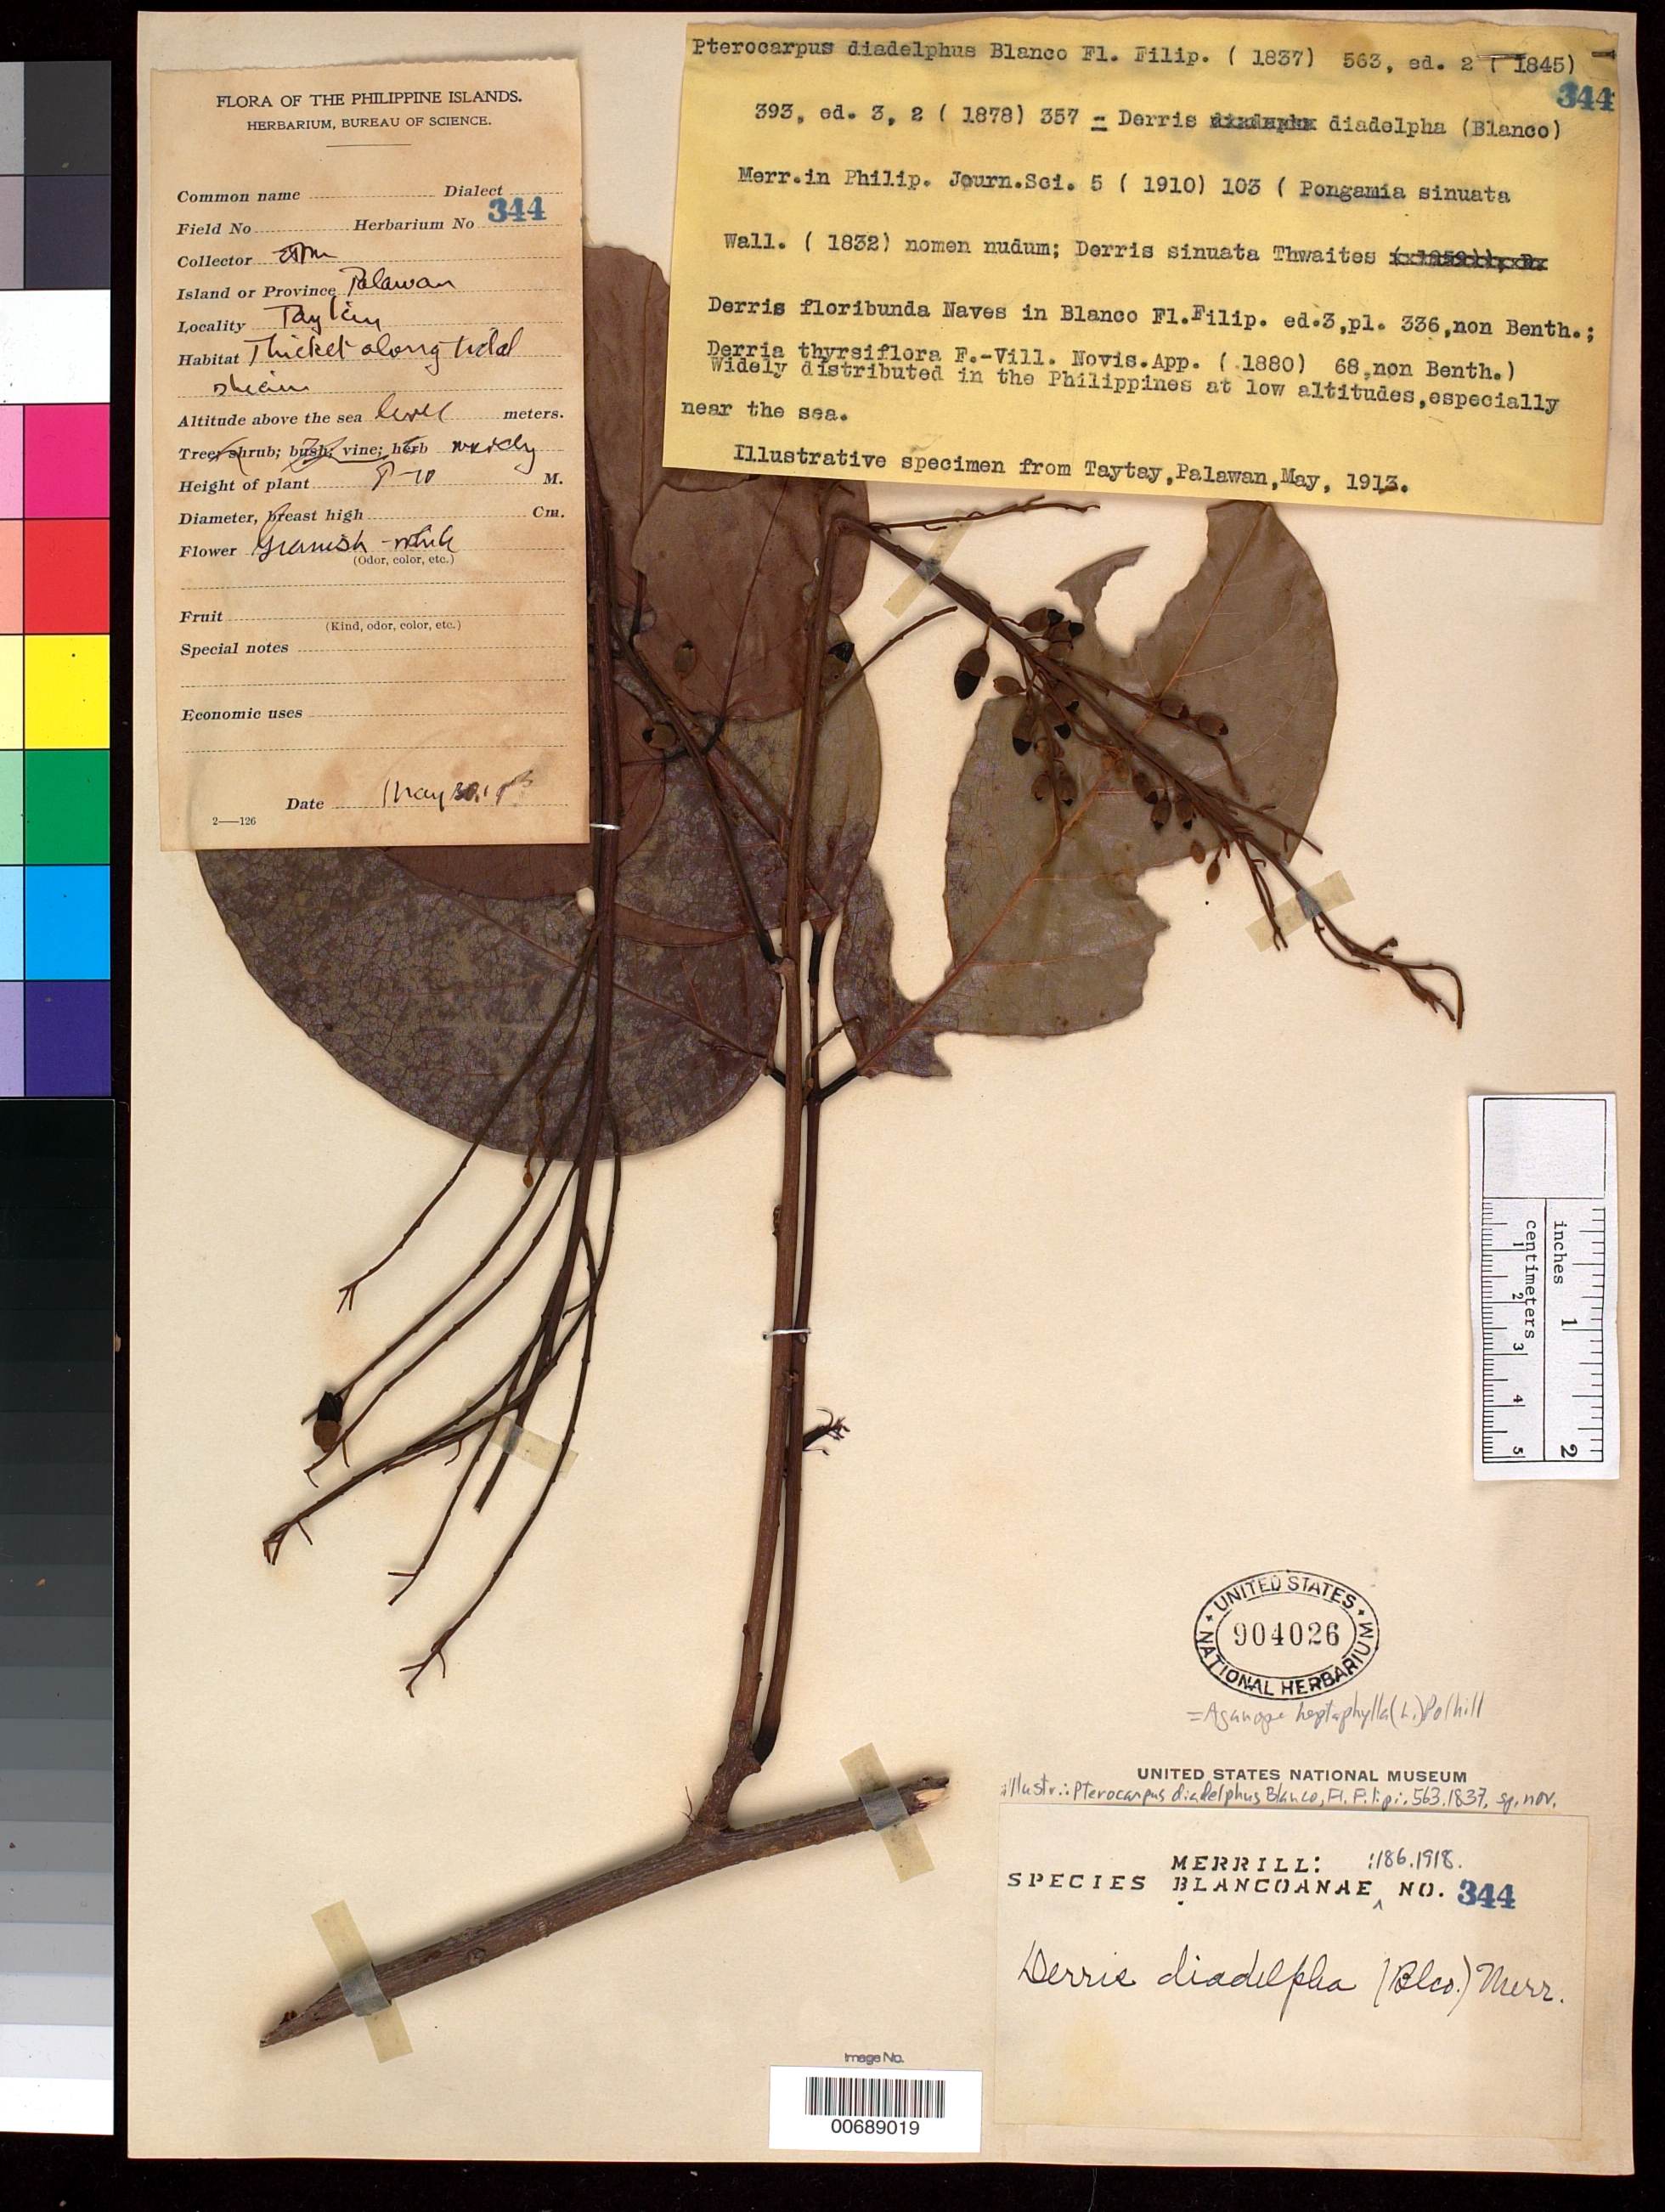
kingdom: Plantae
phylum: Tracheophyta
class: Magnoliopsida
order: Fabales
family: Fabaceae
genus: Aganope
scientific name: Aganope heptaphylla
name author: (L.) Polhill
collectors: E. D. Merrill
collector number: Sp. Blancoan. 0344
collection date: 1913-05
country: Philippines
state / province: Mimaropa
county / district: Palawan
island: Luzon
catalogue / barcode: US 904026